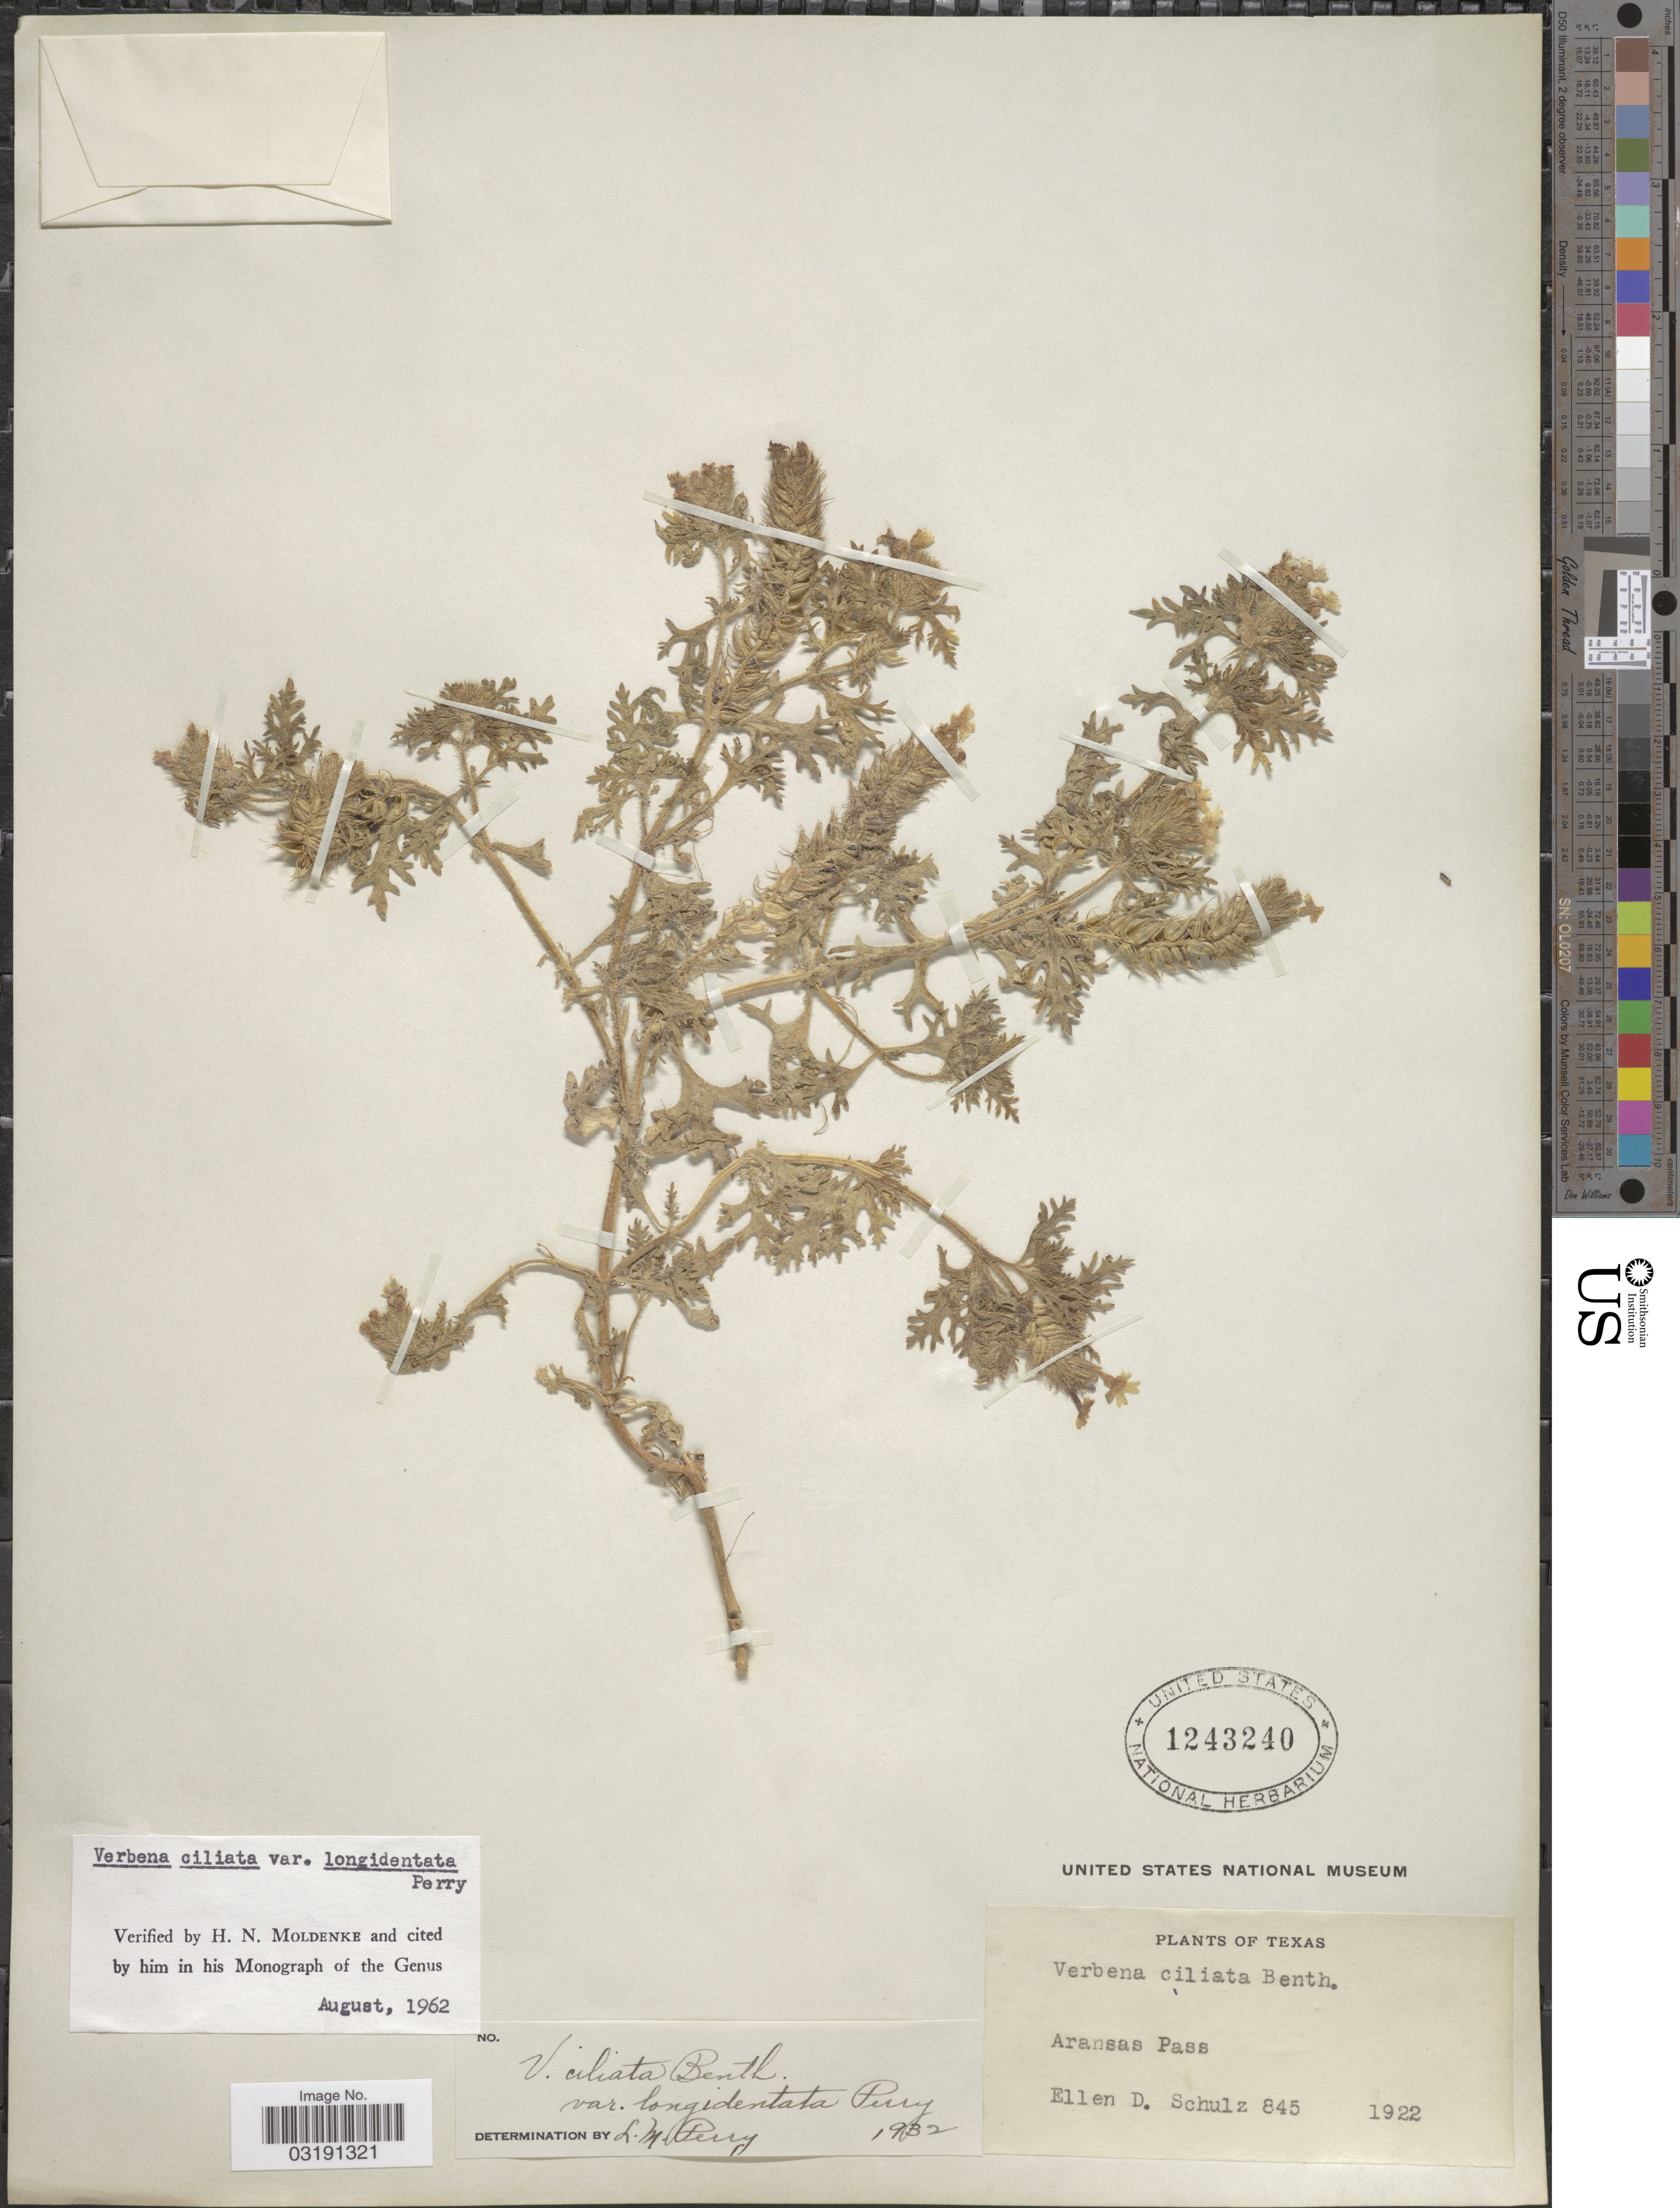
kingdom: Plantae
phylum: Tracheophyta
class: Magnoliopsida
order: Lamiales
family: Verbenaceae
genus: Verbena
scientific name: Verbena ciliata var. longidentata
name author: L.M. Perry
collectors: E. D. Schulz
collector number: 845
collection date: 1922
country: United States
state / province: Texas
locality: Aransas Pass.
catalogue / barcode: US 1243240